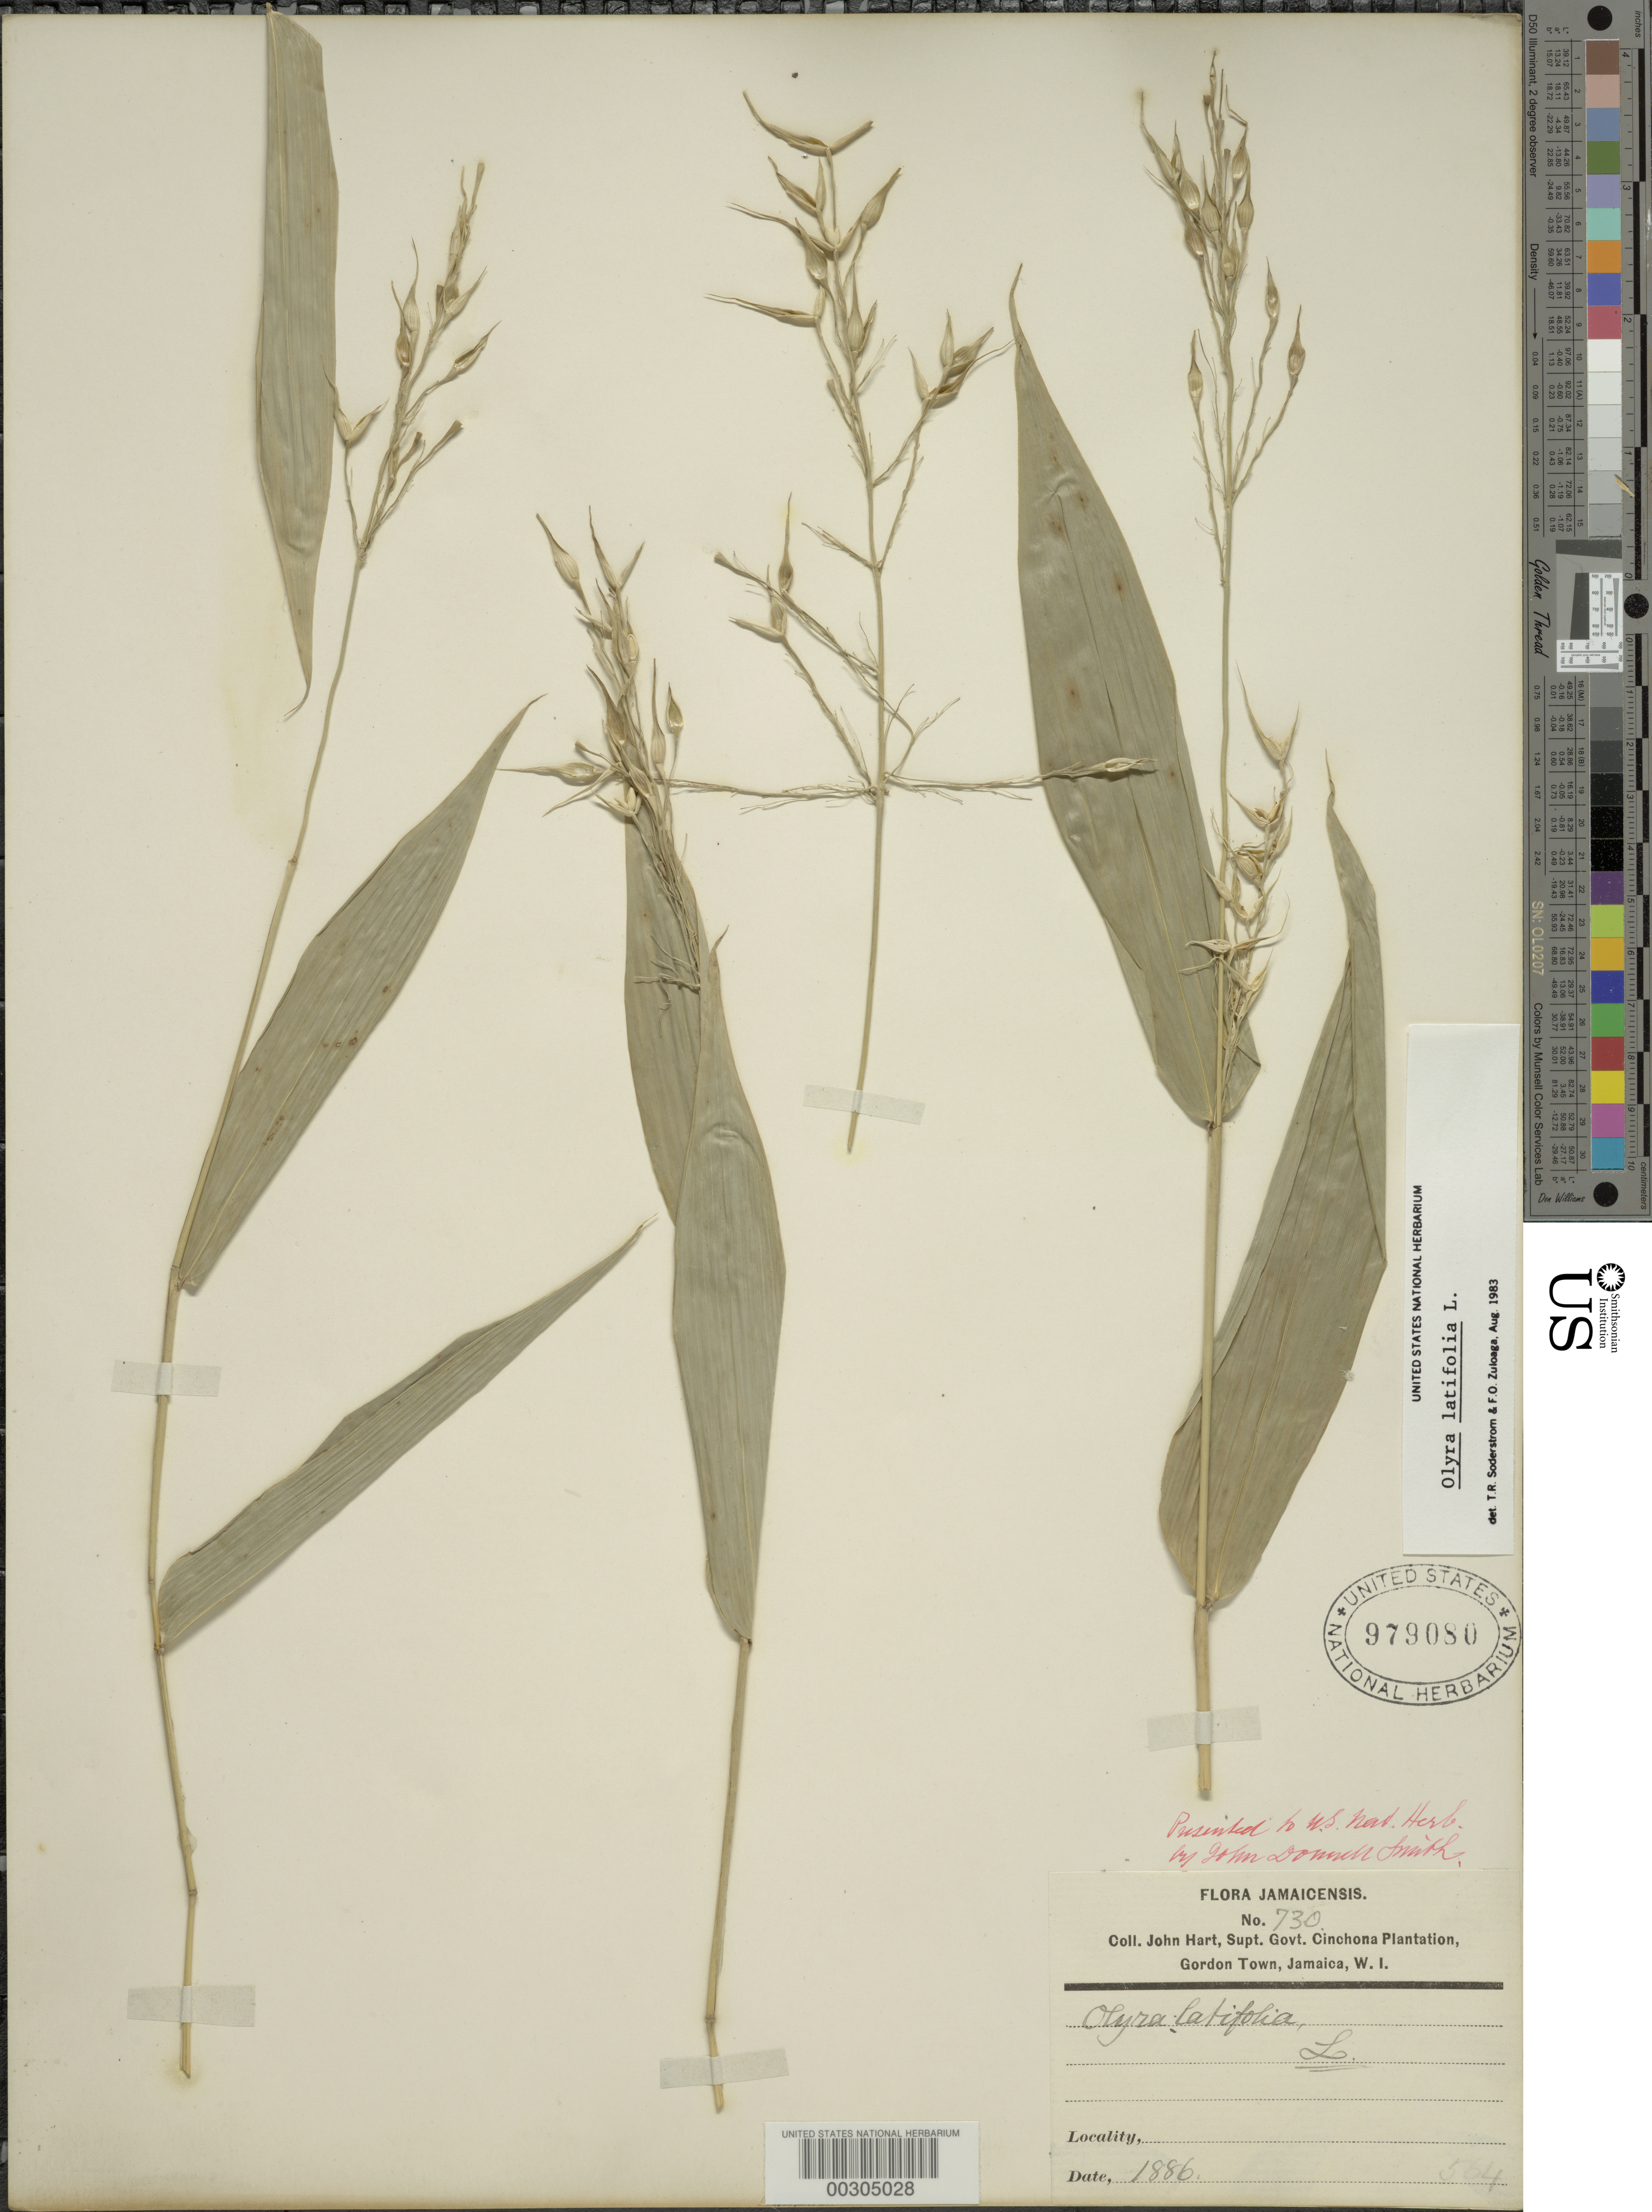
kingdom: Plantae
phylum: Tracheophyta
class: Liliopsida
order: Poales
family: Poaceae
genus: Olyra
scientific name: Olyra latifolia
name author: L.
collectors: J. H. Hart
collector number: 730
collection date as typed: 1886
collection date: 1886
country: Jamaica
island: Greater Antilles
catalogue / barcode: US 979080